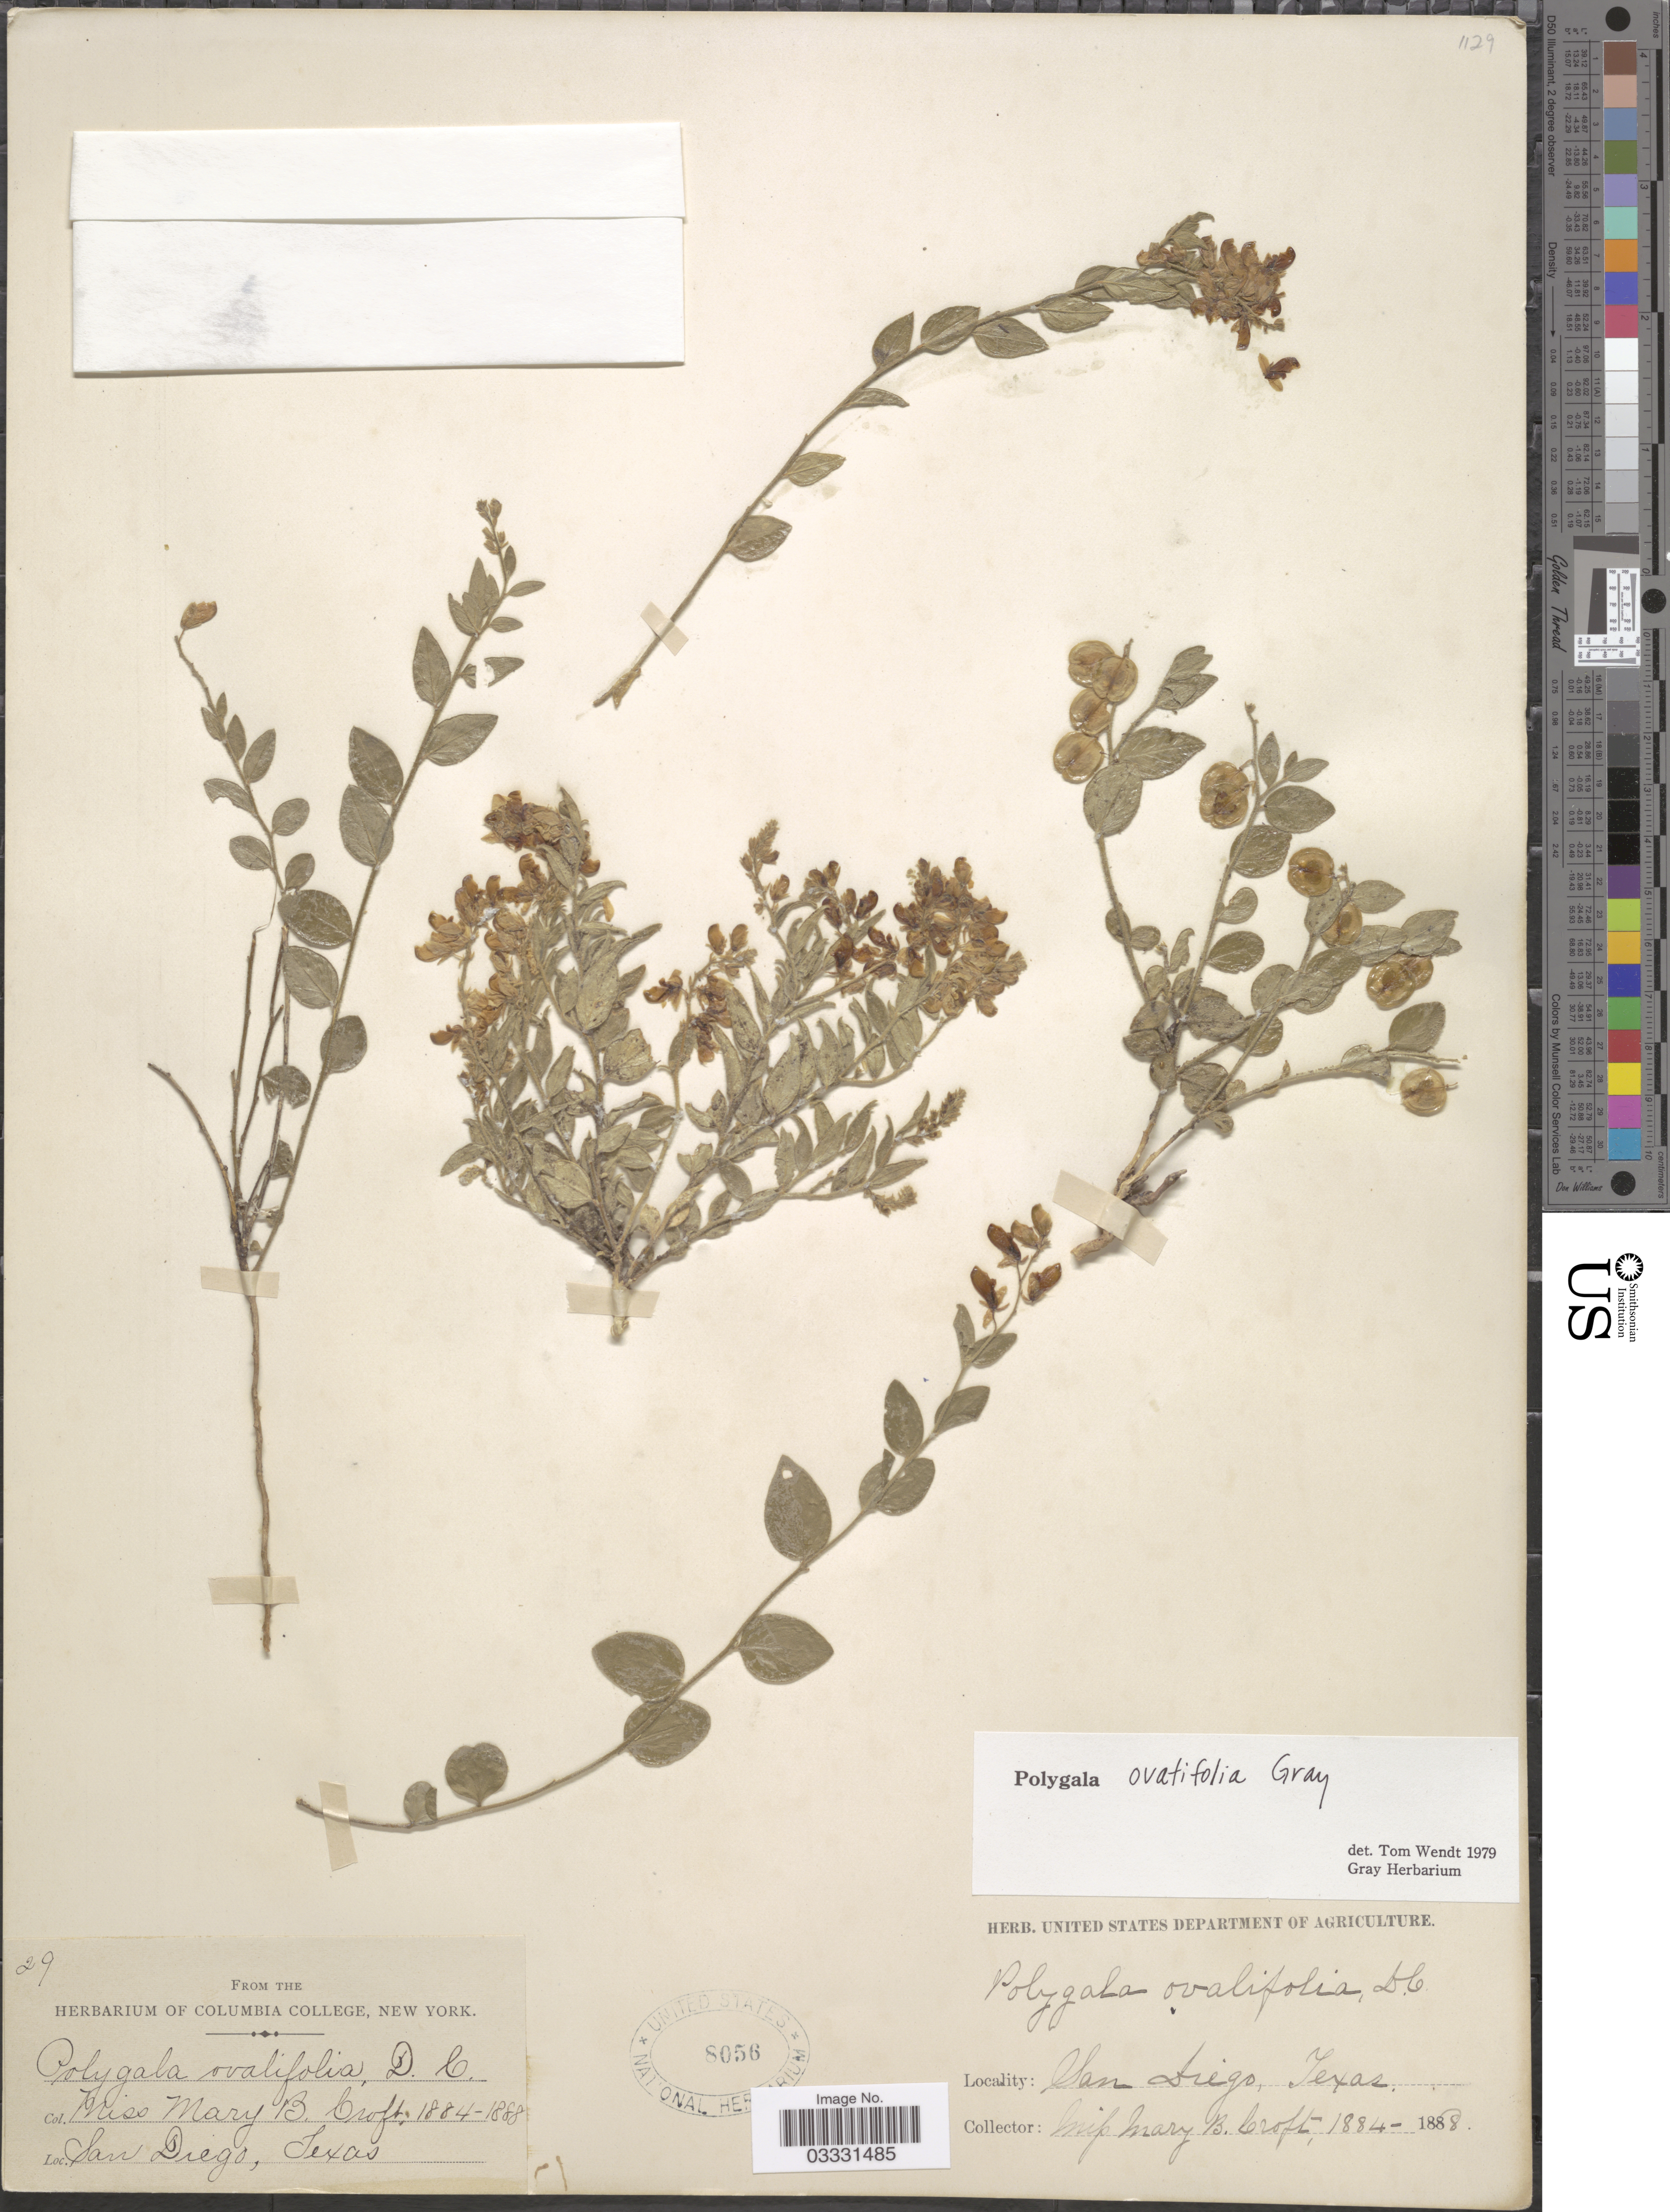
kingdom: Plantae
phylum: Tracheophyta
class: Magnoliopsida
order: Fabales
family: Polygalaceae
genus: Hebecarpa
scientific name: Hebecarpa ovatifolia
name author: (A. Gray) J.R. Abbott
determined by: Strong, Mark T., (BOT), Smithsonian Institution - National Museum of Natural History (UNITED STATES)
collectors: M. Croft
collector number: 29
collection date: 1884/1888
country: United States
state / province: Texas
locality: San Diego.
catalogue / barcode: US 8056